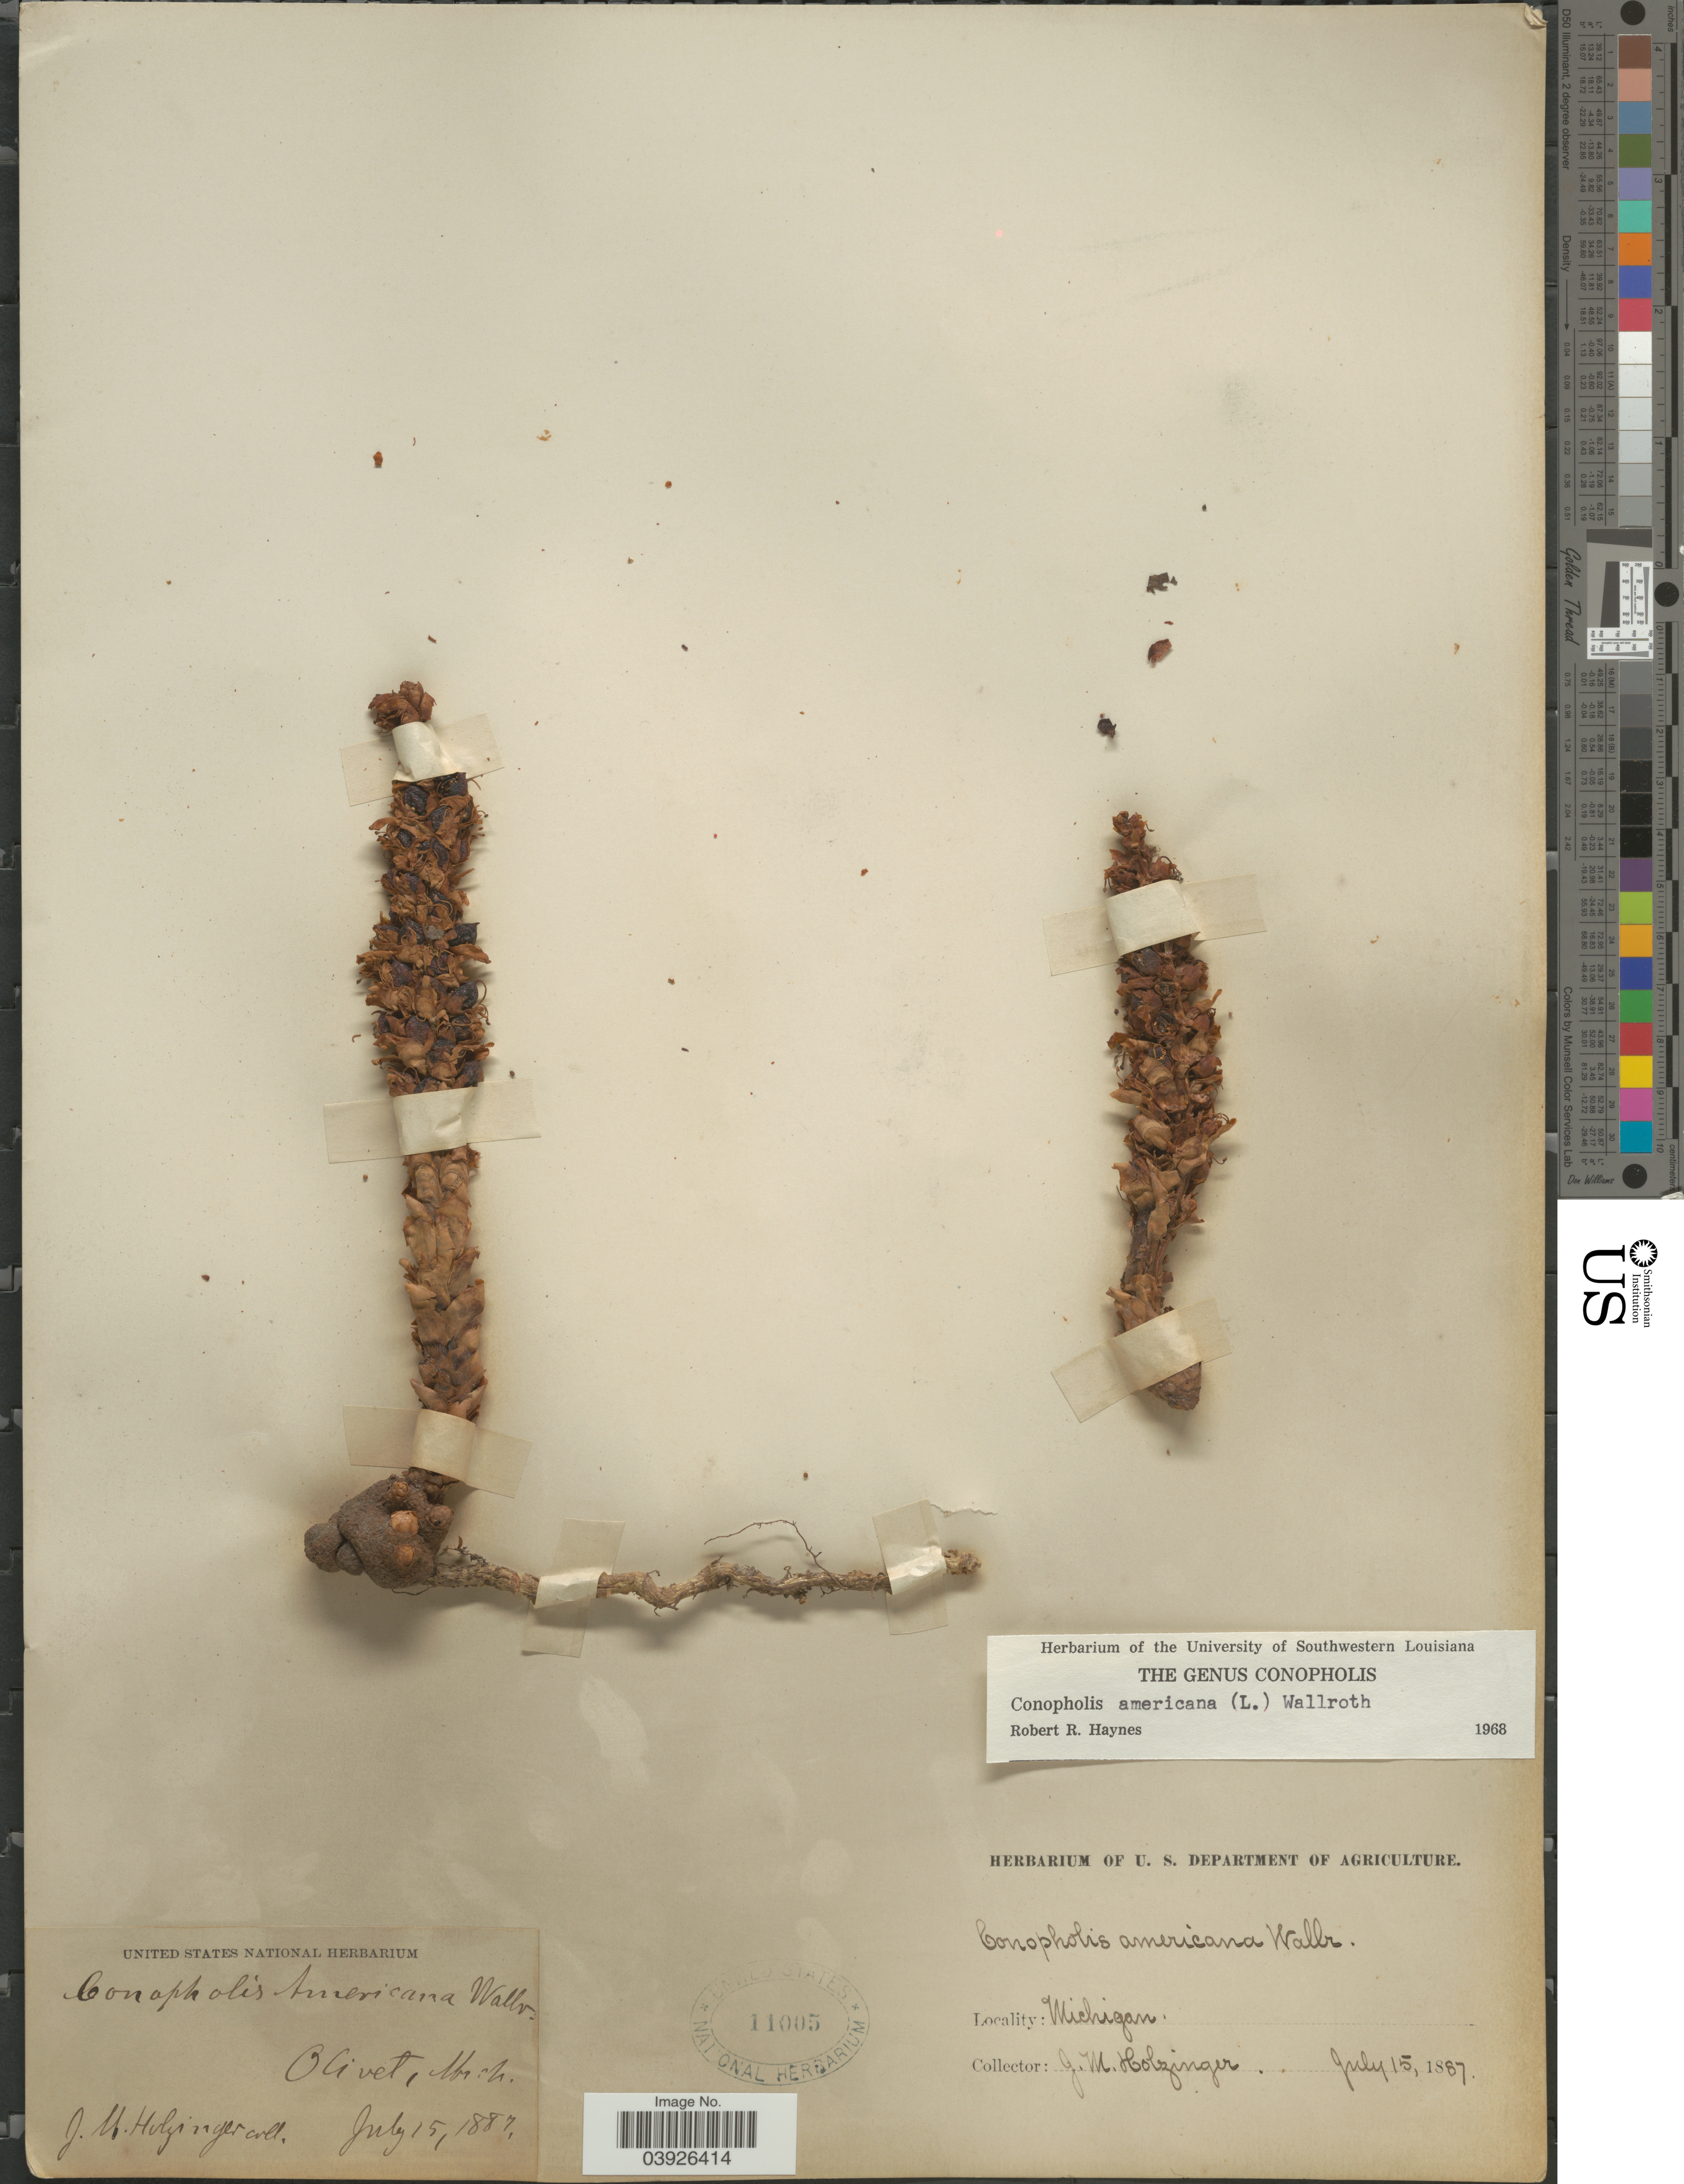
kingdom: Plantae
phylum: Tracheophyta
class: Magnoliopsida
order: Lamiales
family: Orobanchaceae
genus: Conopholis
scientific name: Conopholis americana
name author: (L. f.) Wallr.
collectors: J. M. Holzinger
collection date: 1887-07-15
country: United States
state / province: Michigan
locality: Olivet.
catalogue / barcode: US 11005